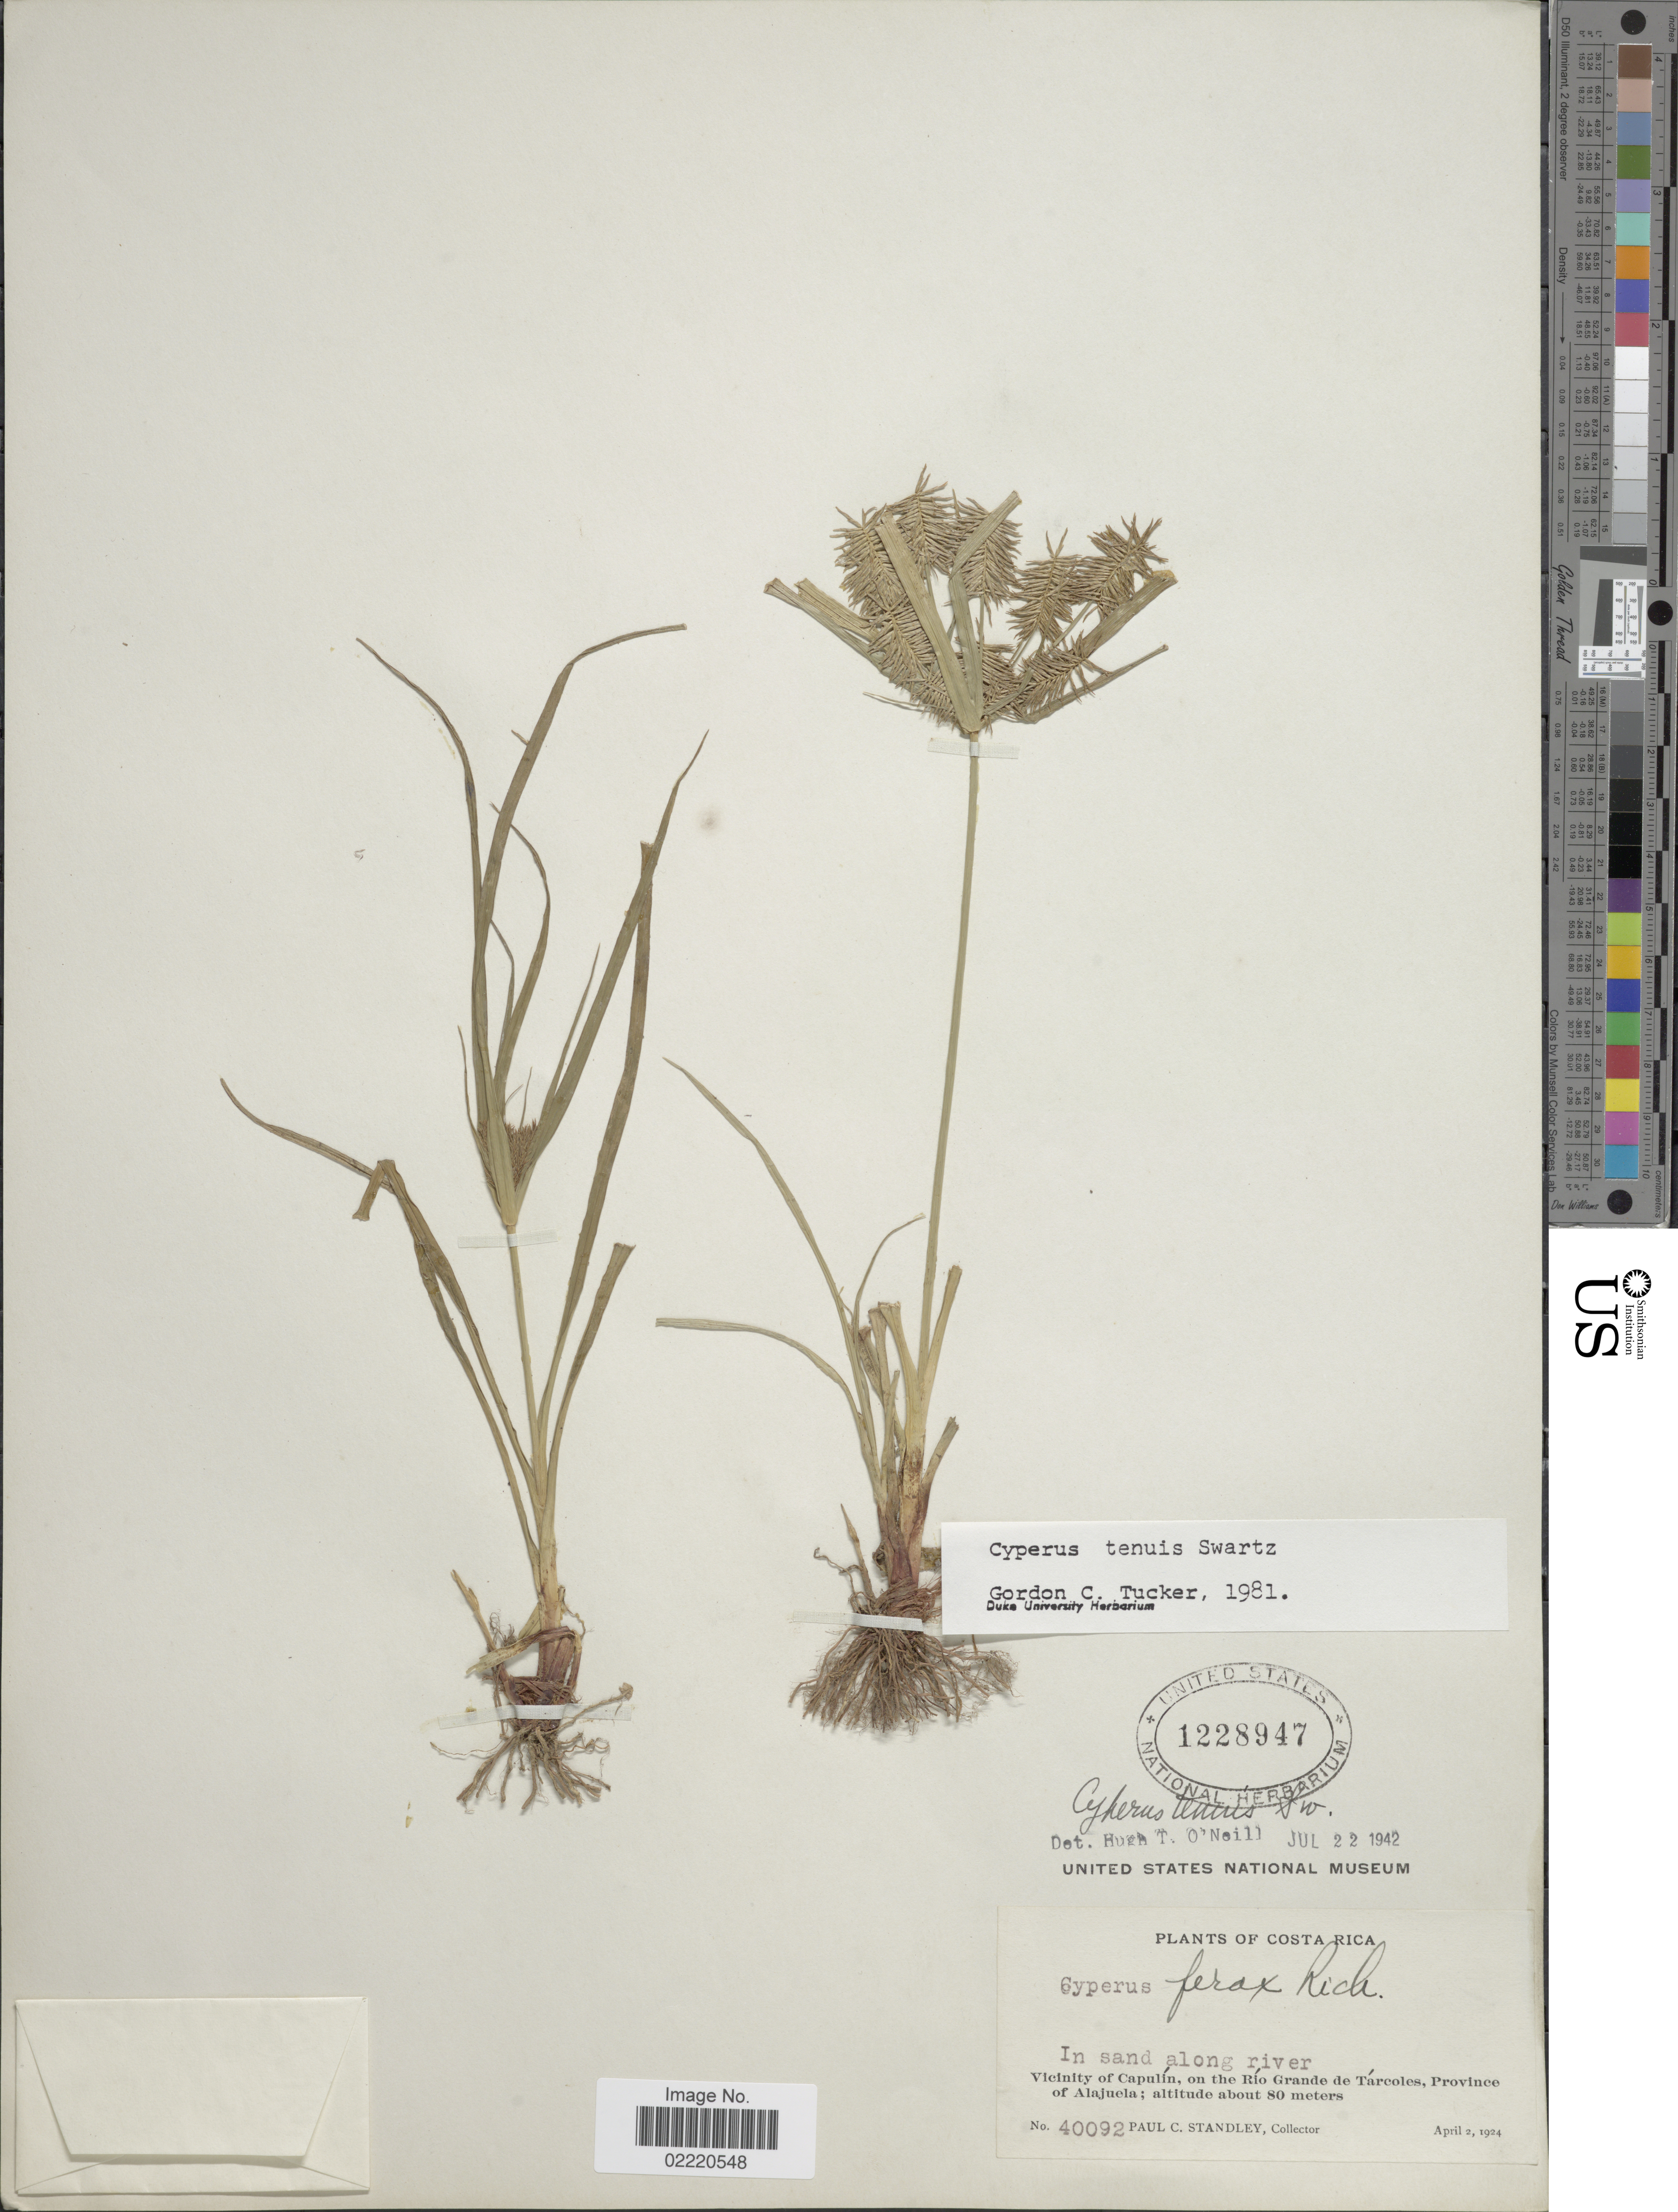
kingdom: Plantae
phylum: Tracheophyta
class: Liliopsida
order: Poales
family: Cyperaceae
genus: Cyperus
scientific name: Cyperus tenuis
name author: Sw.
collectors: P. C. Standley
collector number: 40092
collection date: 1924-04-02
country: Costa Rica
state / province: Alajuela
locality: In sand along river, Vicinity of Capullin, on the Rio Grande de Tarcoles.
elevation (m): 80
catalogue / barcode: US 1228947